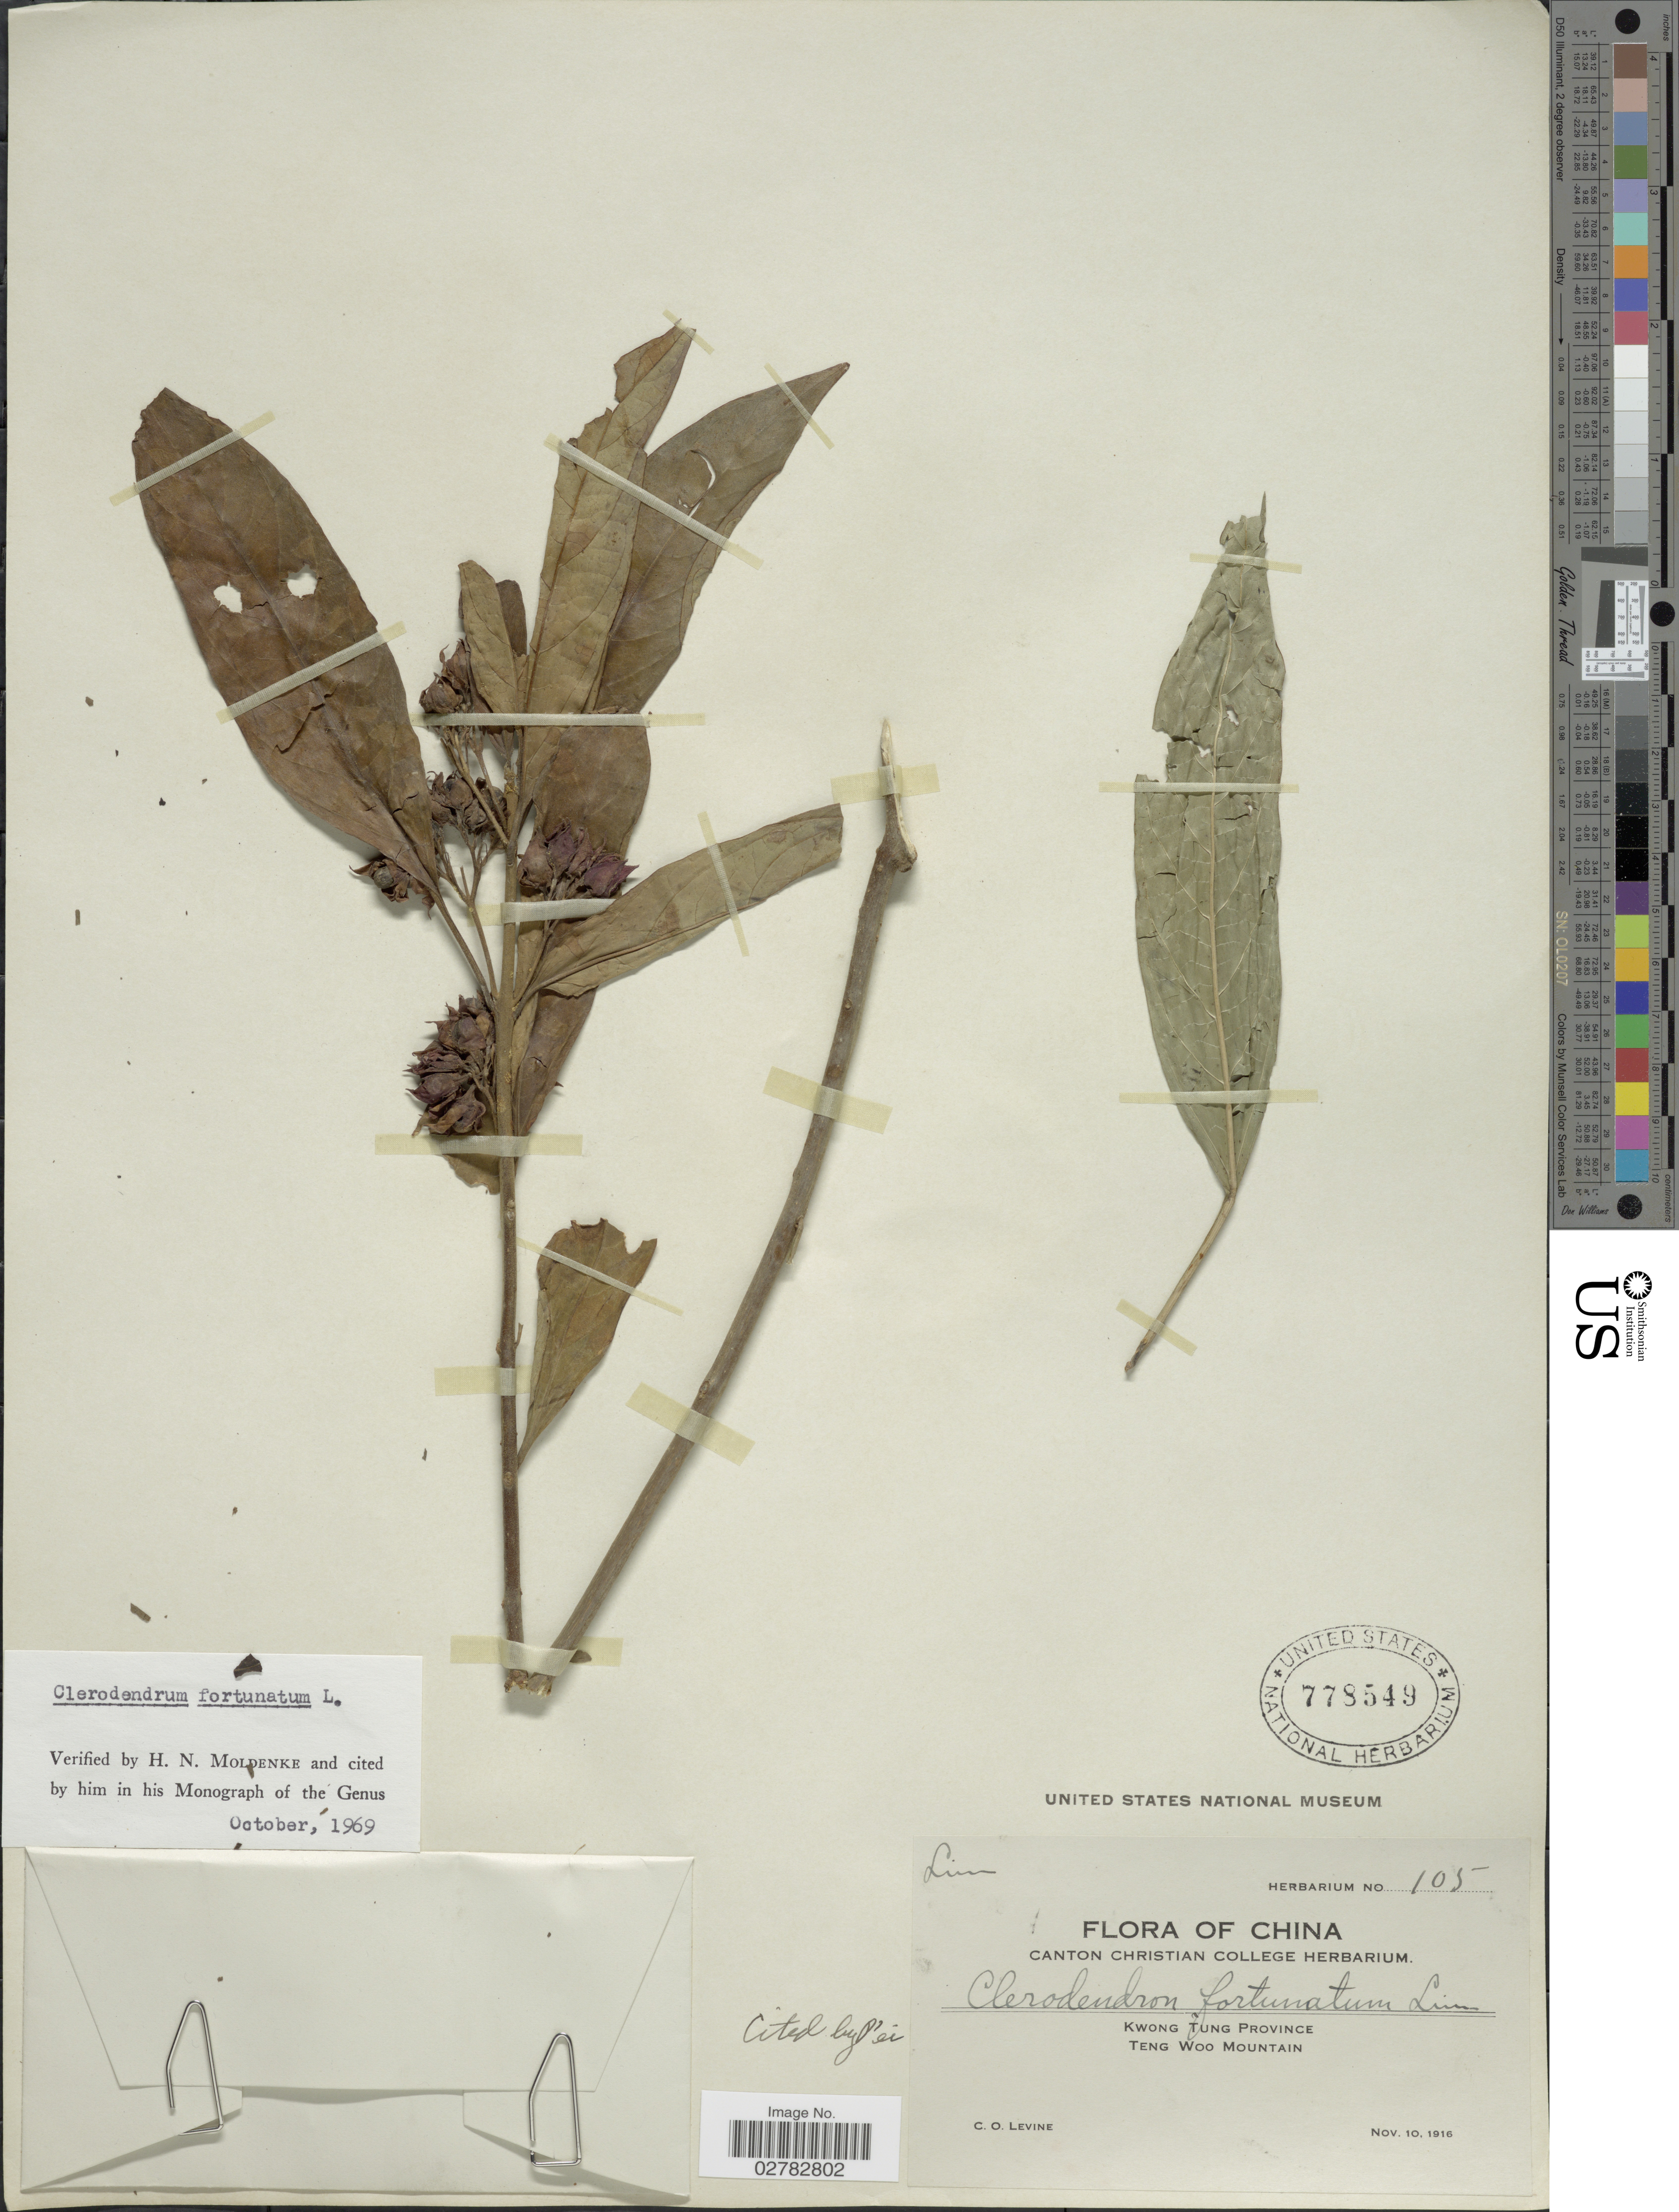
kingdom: Plantae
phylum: Tracheophyta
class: Magnoliopsida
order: Lamiales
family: Lamiaceae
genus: Clerodendrum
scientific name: Clerodendrum fortunatum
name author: L.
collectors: C. O. Levine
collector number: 105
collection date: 1916-11-10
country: China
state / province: Guangdong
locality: Kwong Tung Province. Teng Woo Mountain.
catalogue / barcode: US 778549